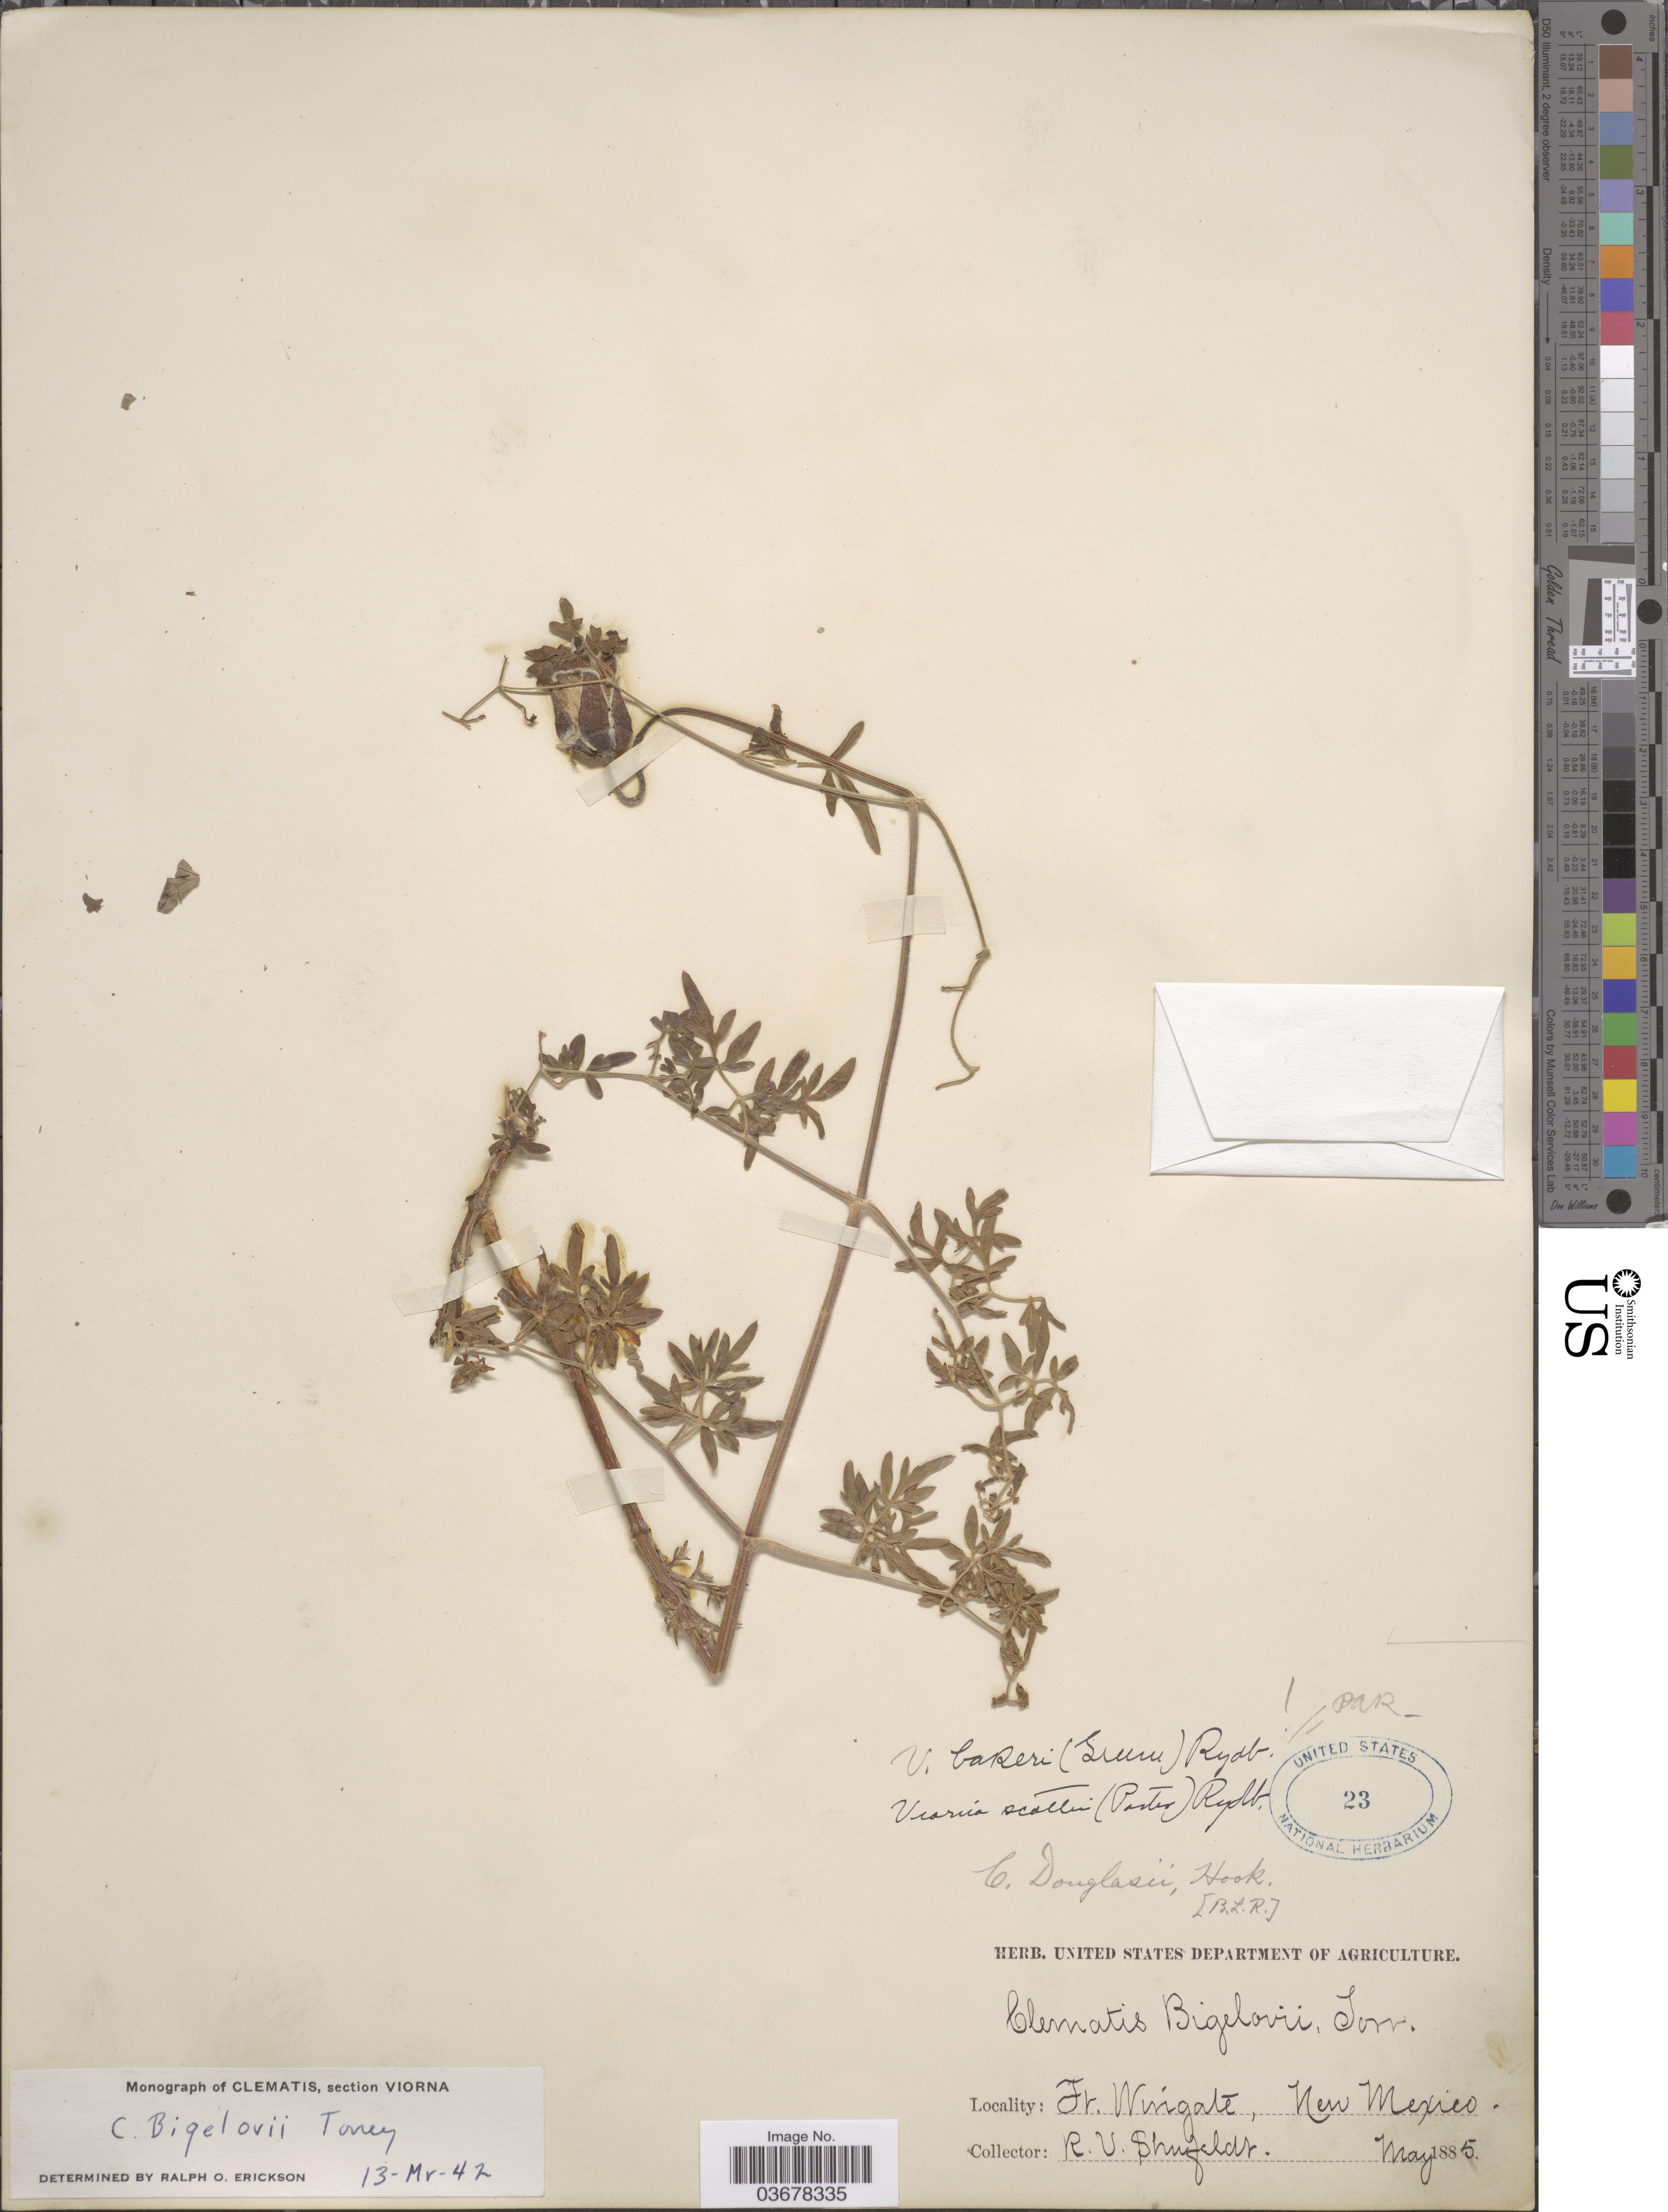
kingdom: Plantae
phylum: Tracheophyta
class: Magnoliopsida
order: Ranunculales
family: Ranunculaceae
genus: Clematis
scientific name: Clematis viorna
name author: L.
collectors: R. Shufeldt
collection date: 1885-05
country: United States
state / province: New Mexico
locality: Fr. Wingate.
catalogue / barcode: US 23